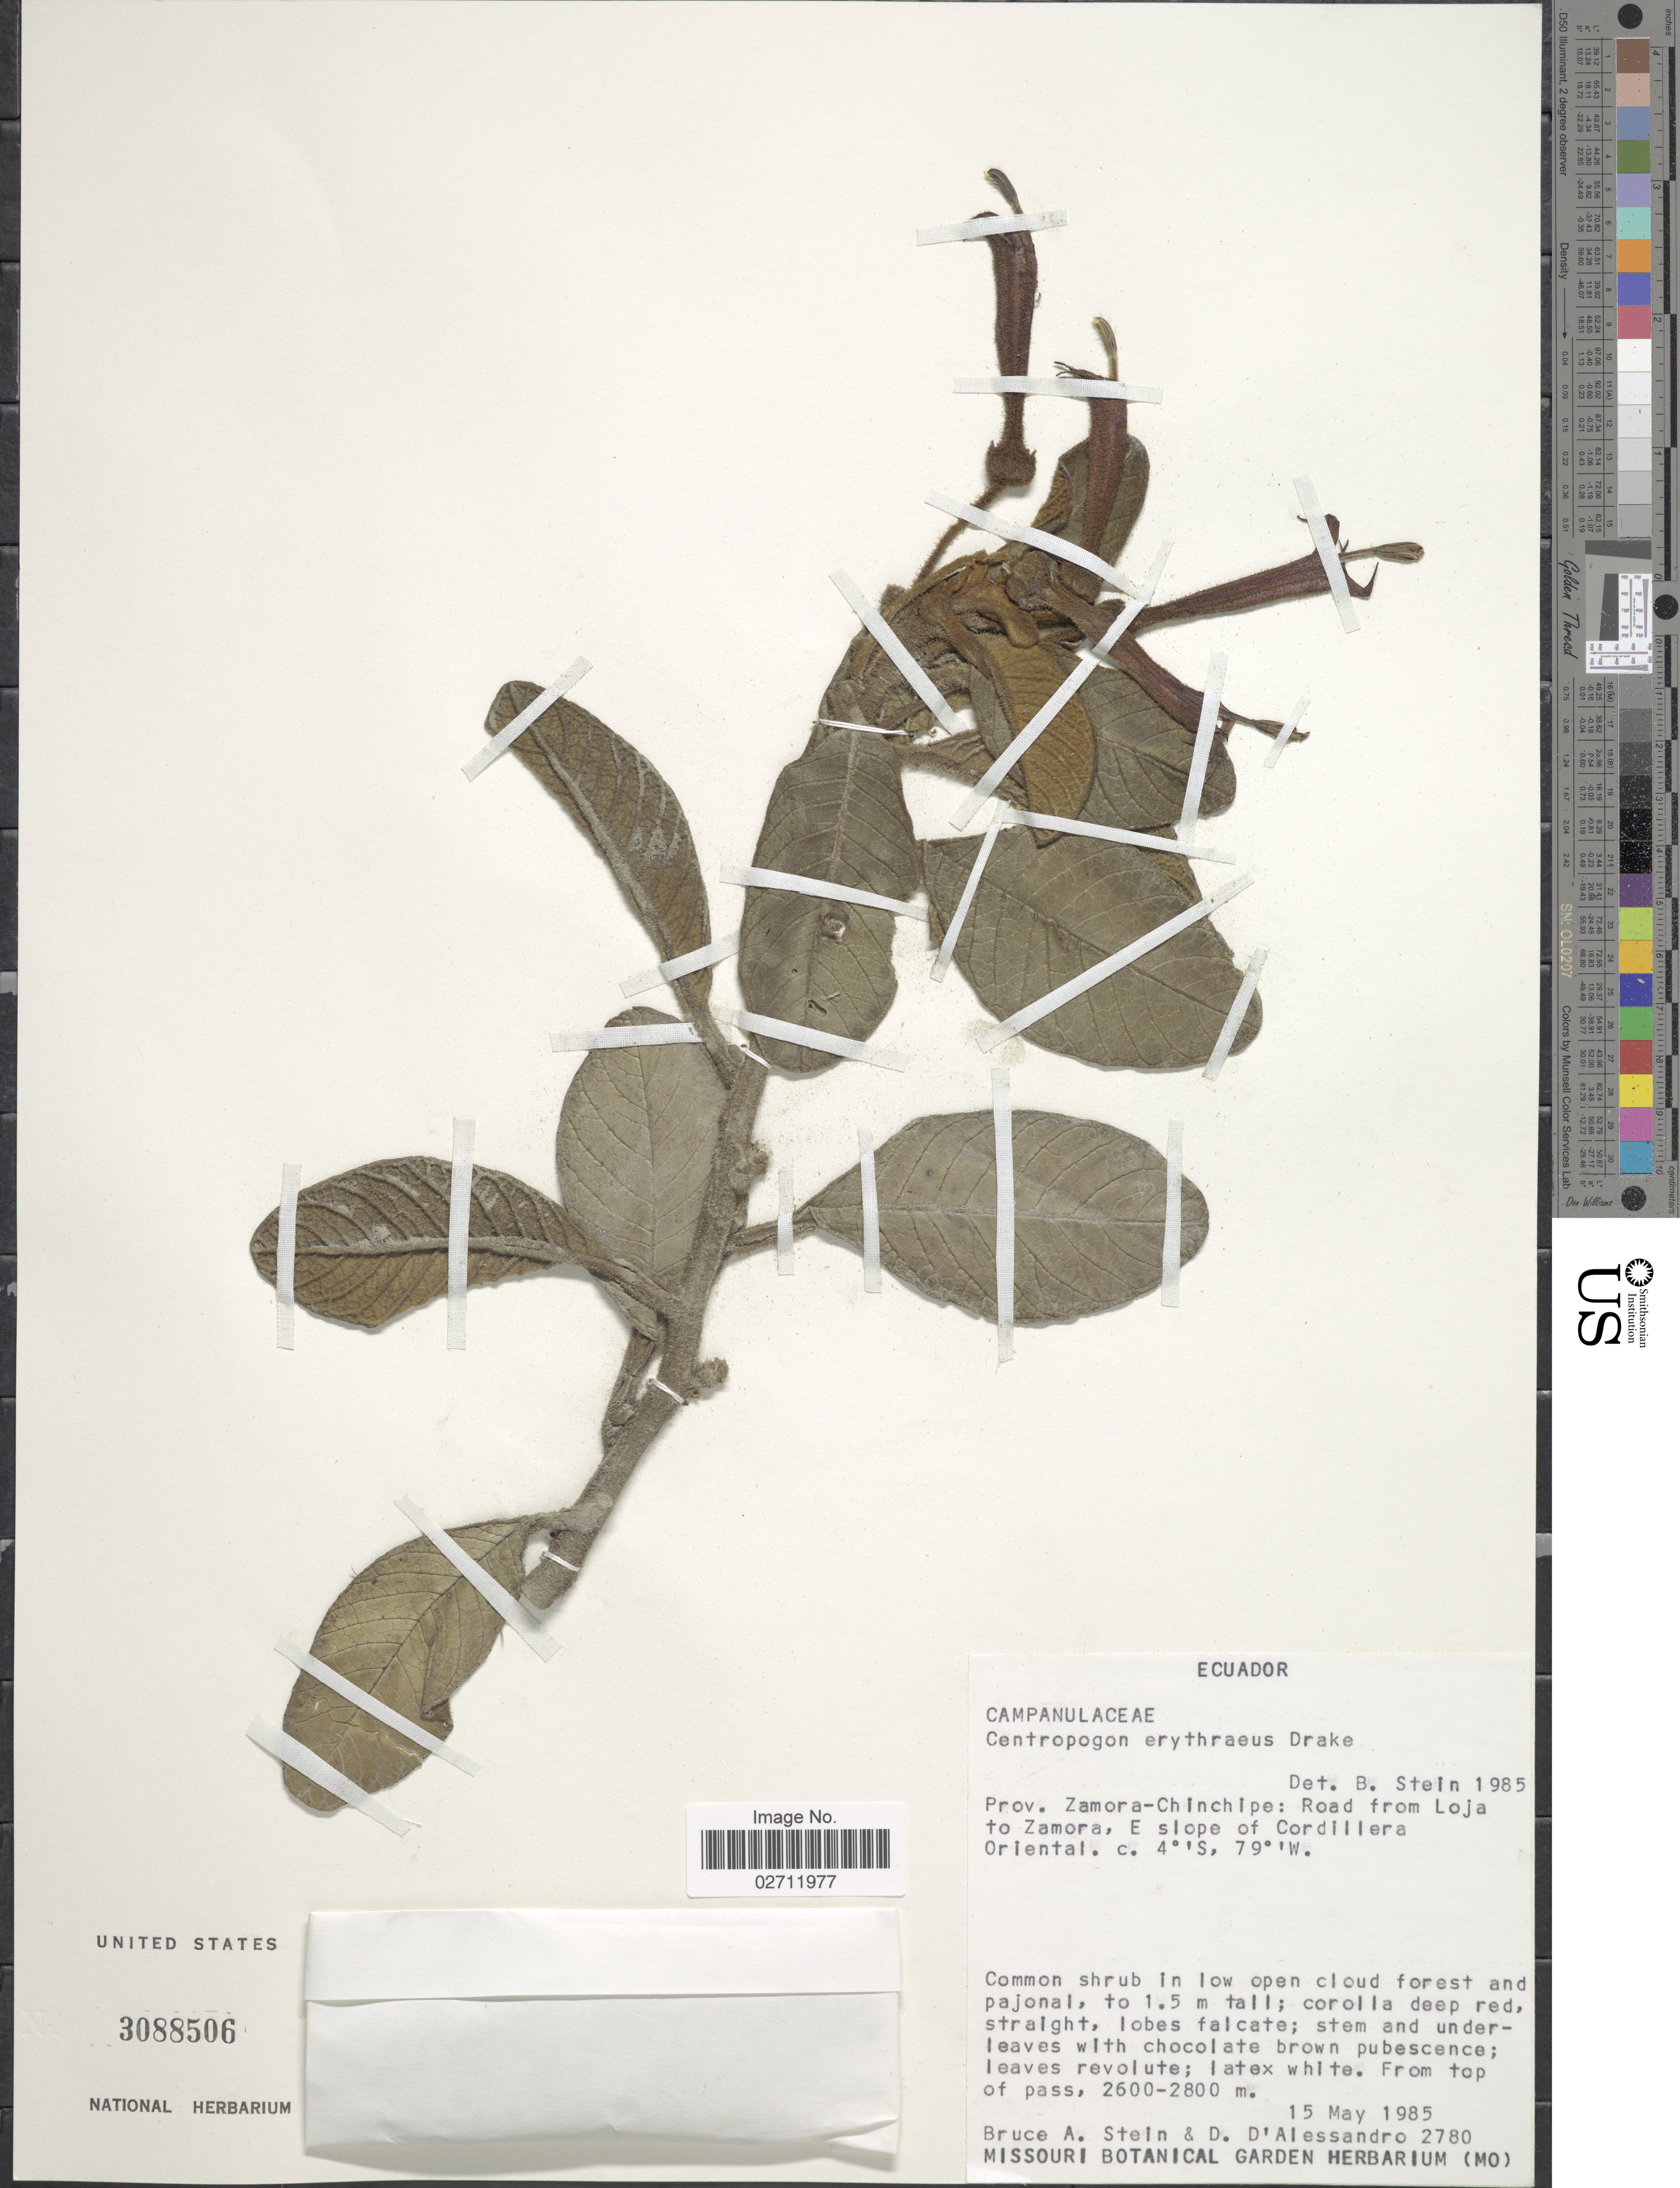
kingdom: Plantae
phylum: Tracheophyta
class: Magnoliopsida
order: Asterales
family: Campanulaceae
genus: Centropogon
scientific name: Centropogon erythraeus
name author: Drake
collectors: B. A. Stein & D. D'alessandro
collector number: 2780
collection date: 1985-05-15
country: Ecuador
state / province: Zamora-Chinchipe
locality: Road from Loja to Zamora, E slope of Cordillera Oriental.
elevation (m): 2600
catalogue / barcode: US 3088506